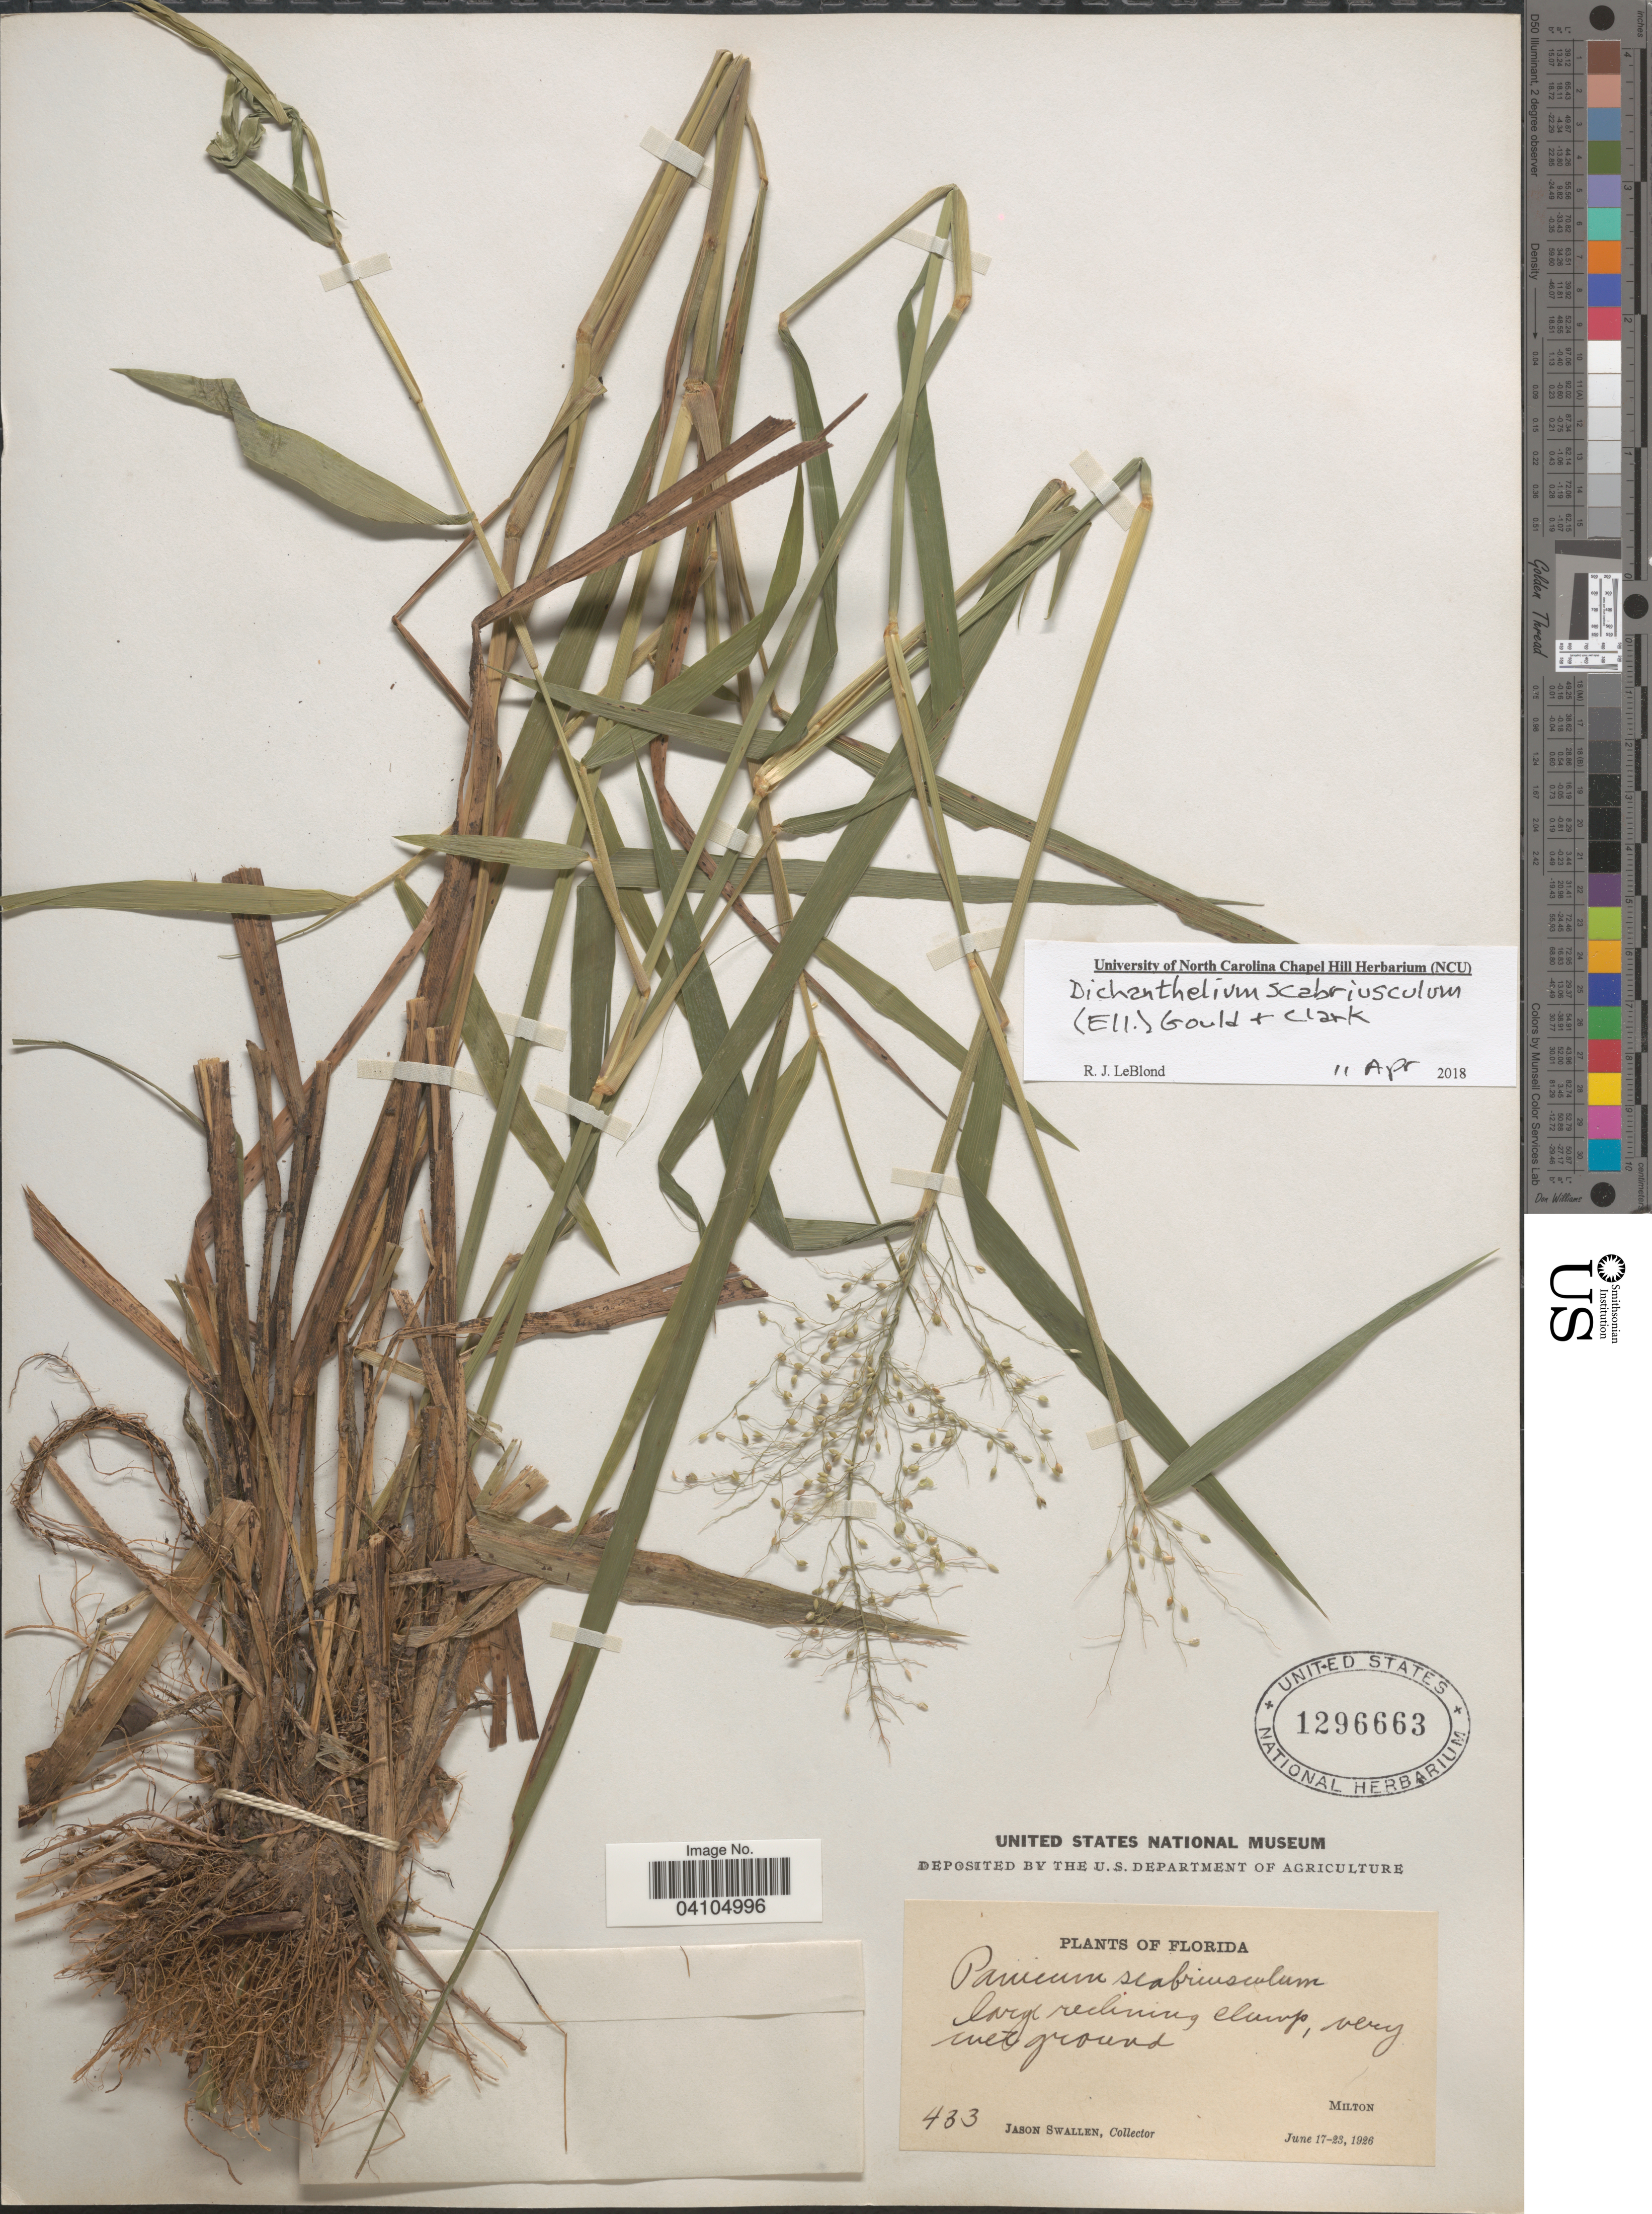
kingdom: Plantae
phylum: Tracheophyta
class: Liliopsida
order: Poales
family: Poaceae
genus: Dichanthelium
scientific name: Dichanthelium scabriusculum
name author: (Elliott) Gould & C.A. Clark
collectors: J. R. Swallen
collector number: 433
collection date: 1926-06-17/1926-06-23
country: United States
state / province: Florida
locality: Milton.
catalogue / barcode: US 1296663